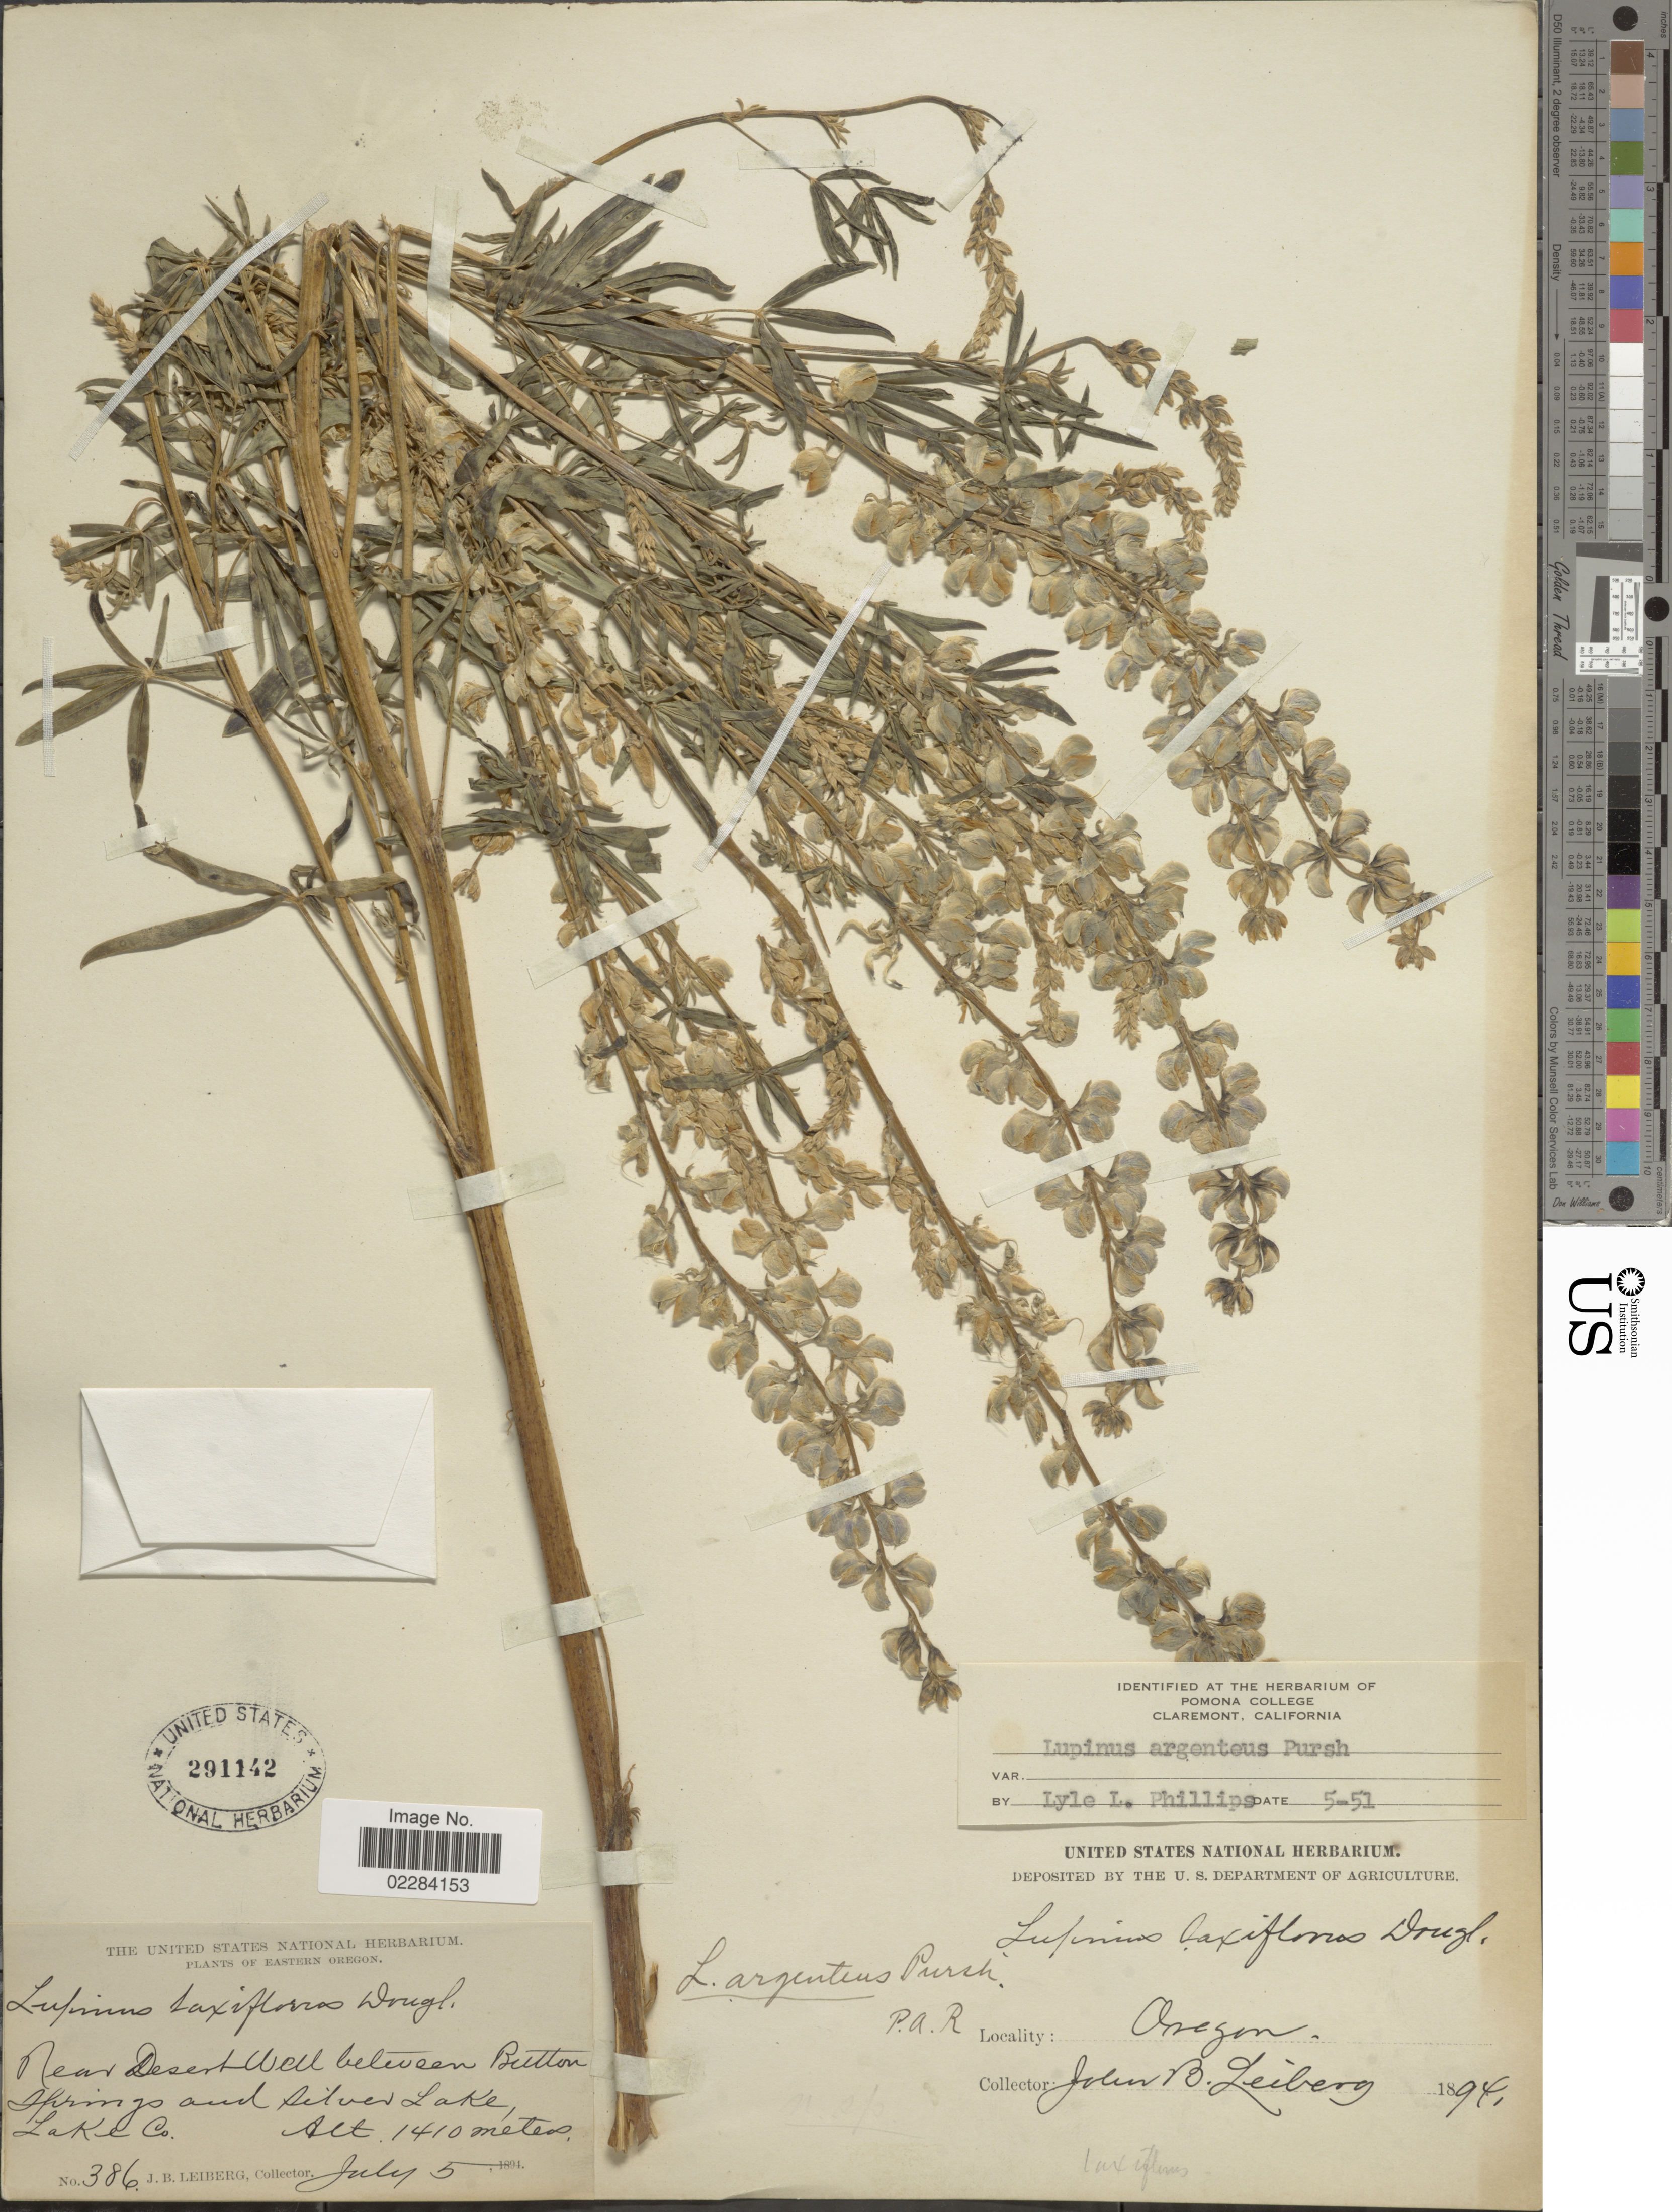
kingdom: Plantae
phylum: Tracheophyta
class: Magnoliopsida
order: Fabales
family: Fabaceae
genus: Lupinus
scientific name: Lupinus argenteus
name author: Pursh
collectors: J. B. Leiberg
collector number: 386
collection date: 1894-07-05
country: United States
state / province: Oregon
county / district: Lake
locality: Near Desert Wall between Button Springs and Silver Lake, Lake Co.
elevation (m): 1410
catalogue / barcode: US 291142